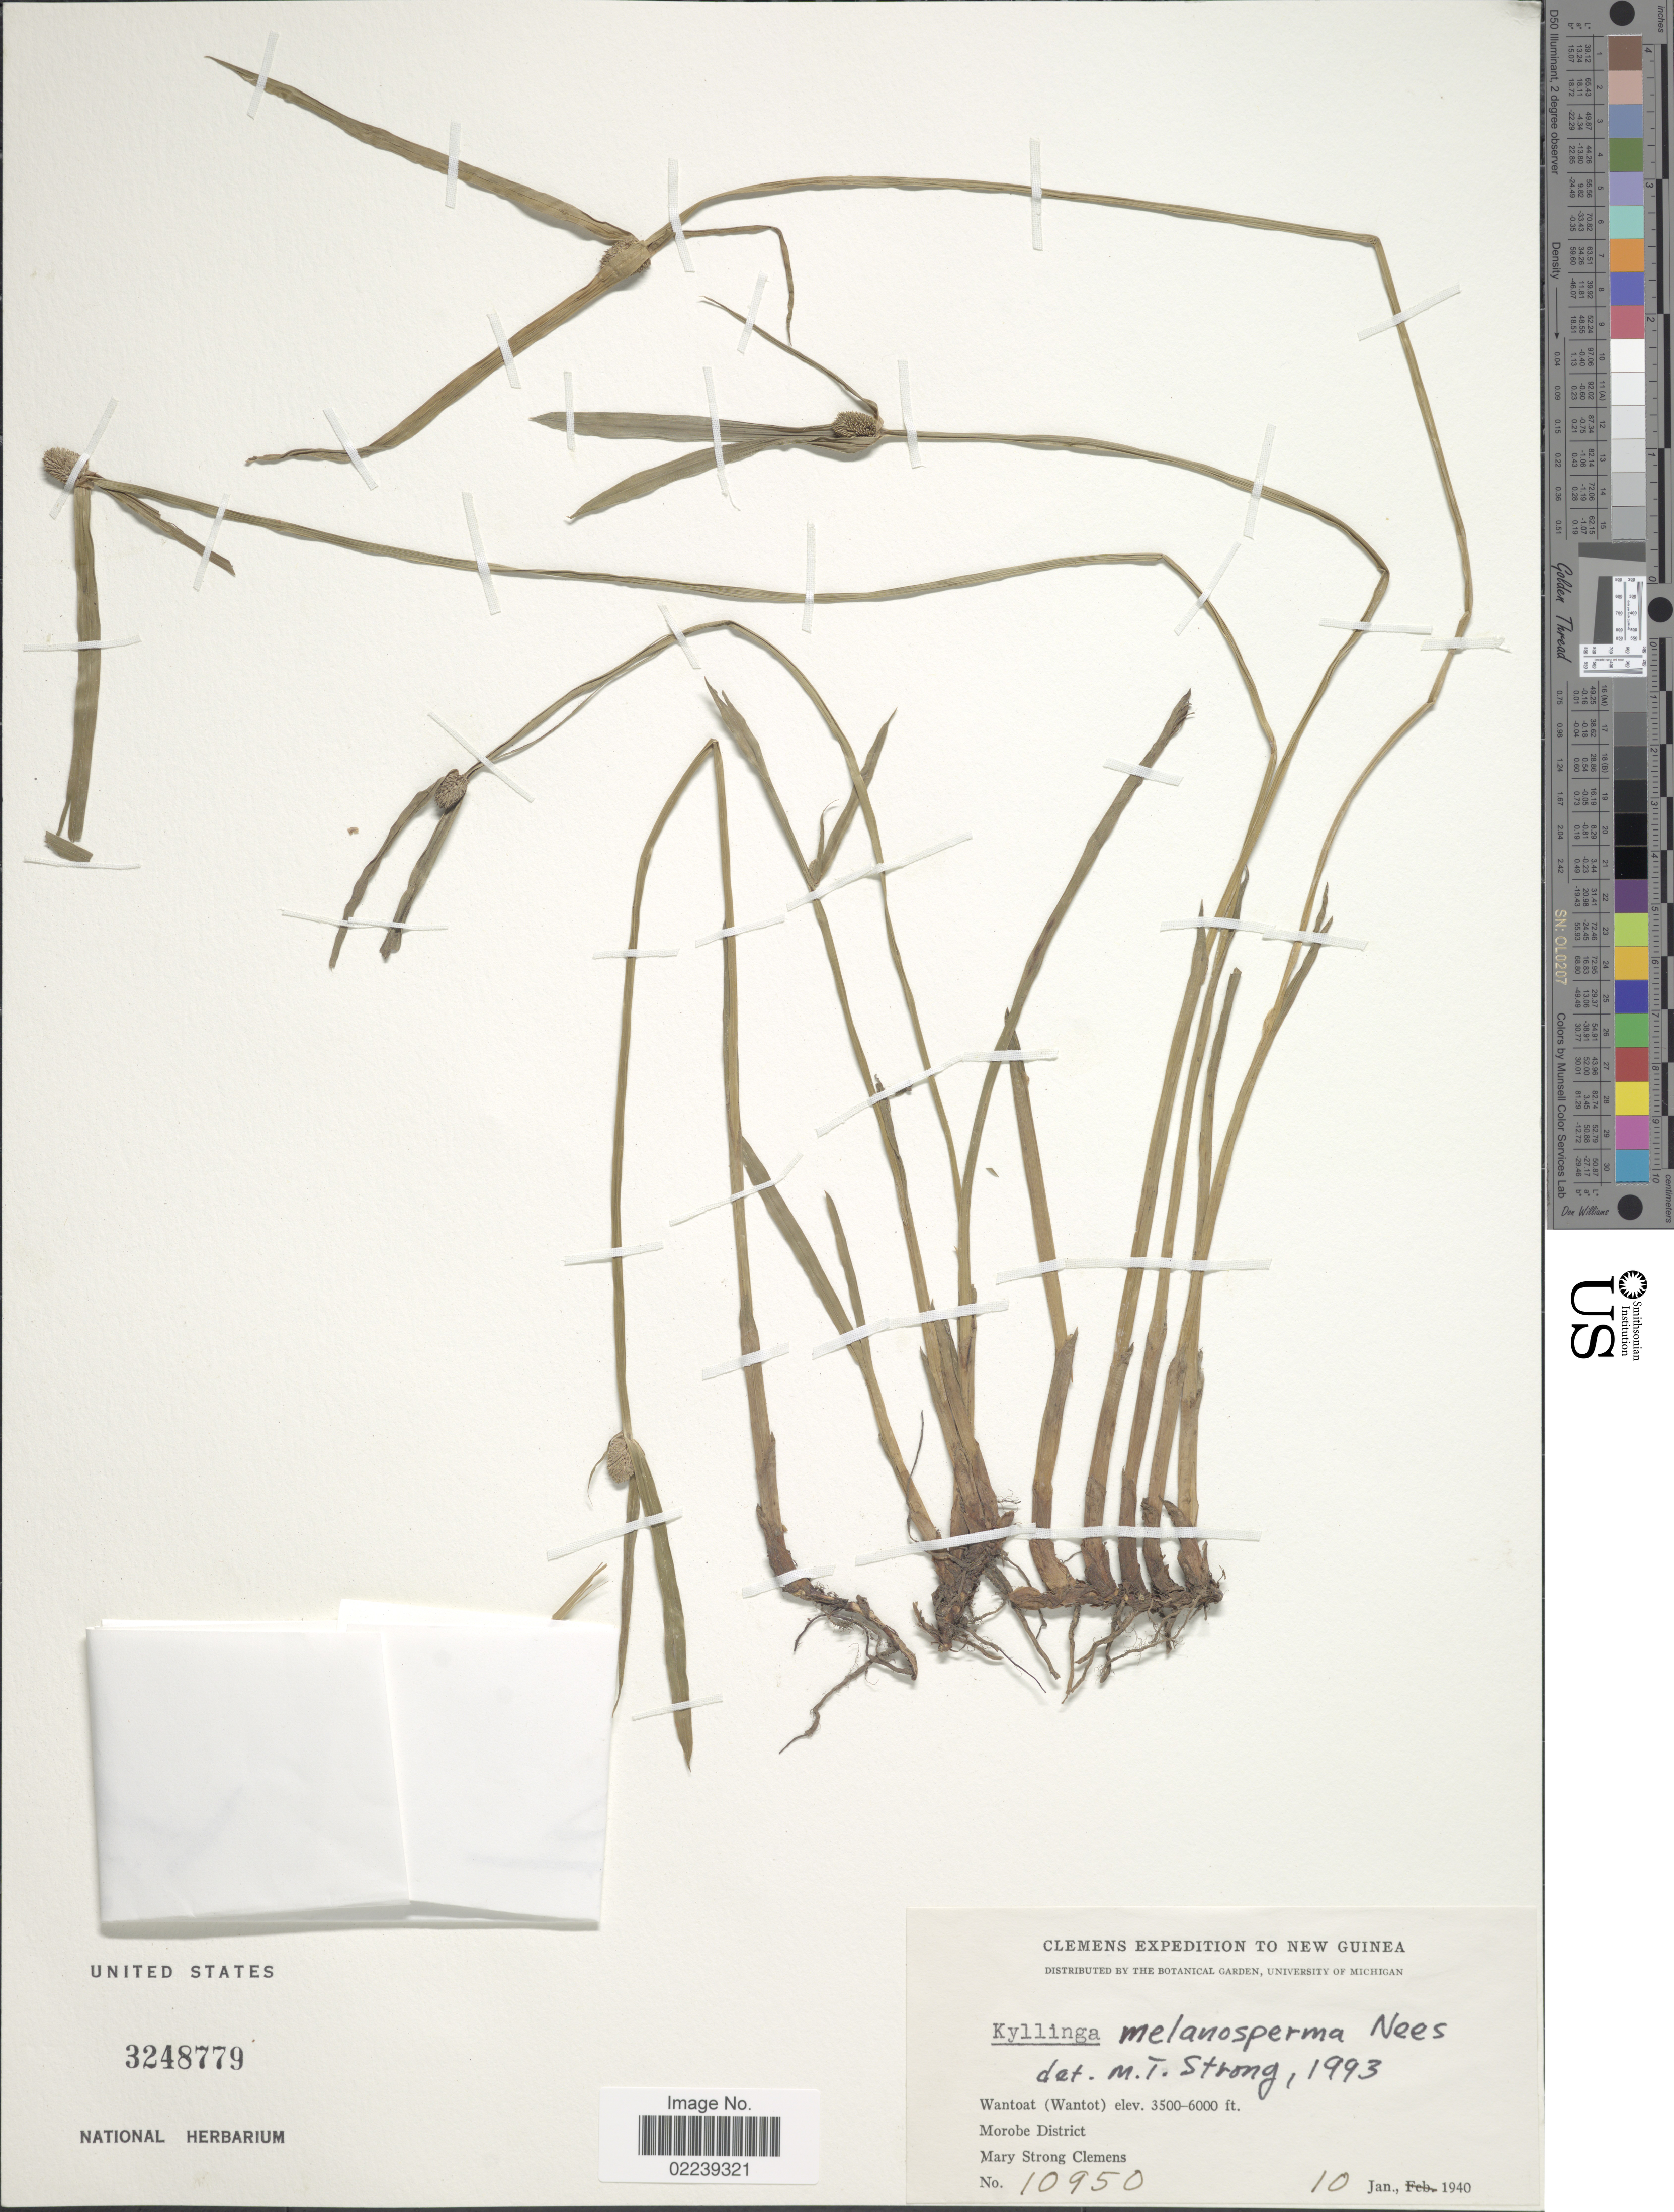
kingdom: Plantae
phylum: Tracheophyta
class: Liliopsida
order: Poales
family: Cyperaceae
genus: Cyperus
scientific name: Cyperus melanospermus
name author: (Nees) Valck. Sur.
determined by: Strong, M. T., (US), Smithsonian Institution - National Museum of Natural History (UNITED STATES)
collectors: M. S. Clemens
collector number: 10950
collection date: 1940-01-10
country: Papua New Guinea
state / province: Morobe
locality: New Guinea, Wantoat (Wantot) Morobe District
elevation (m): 1067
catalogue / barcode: US 3248779